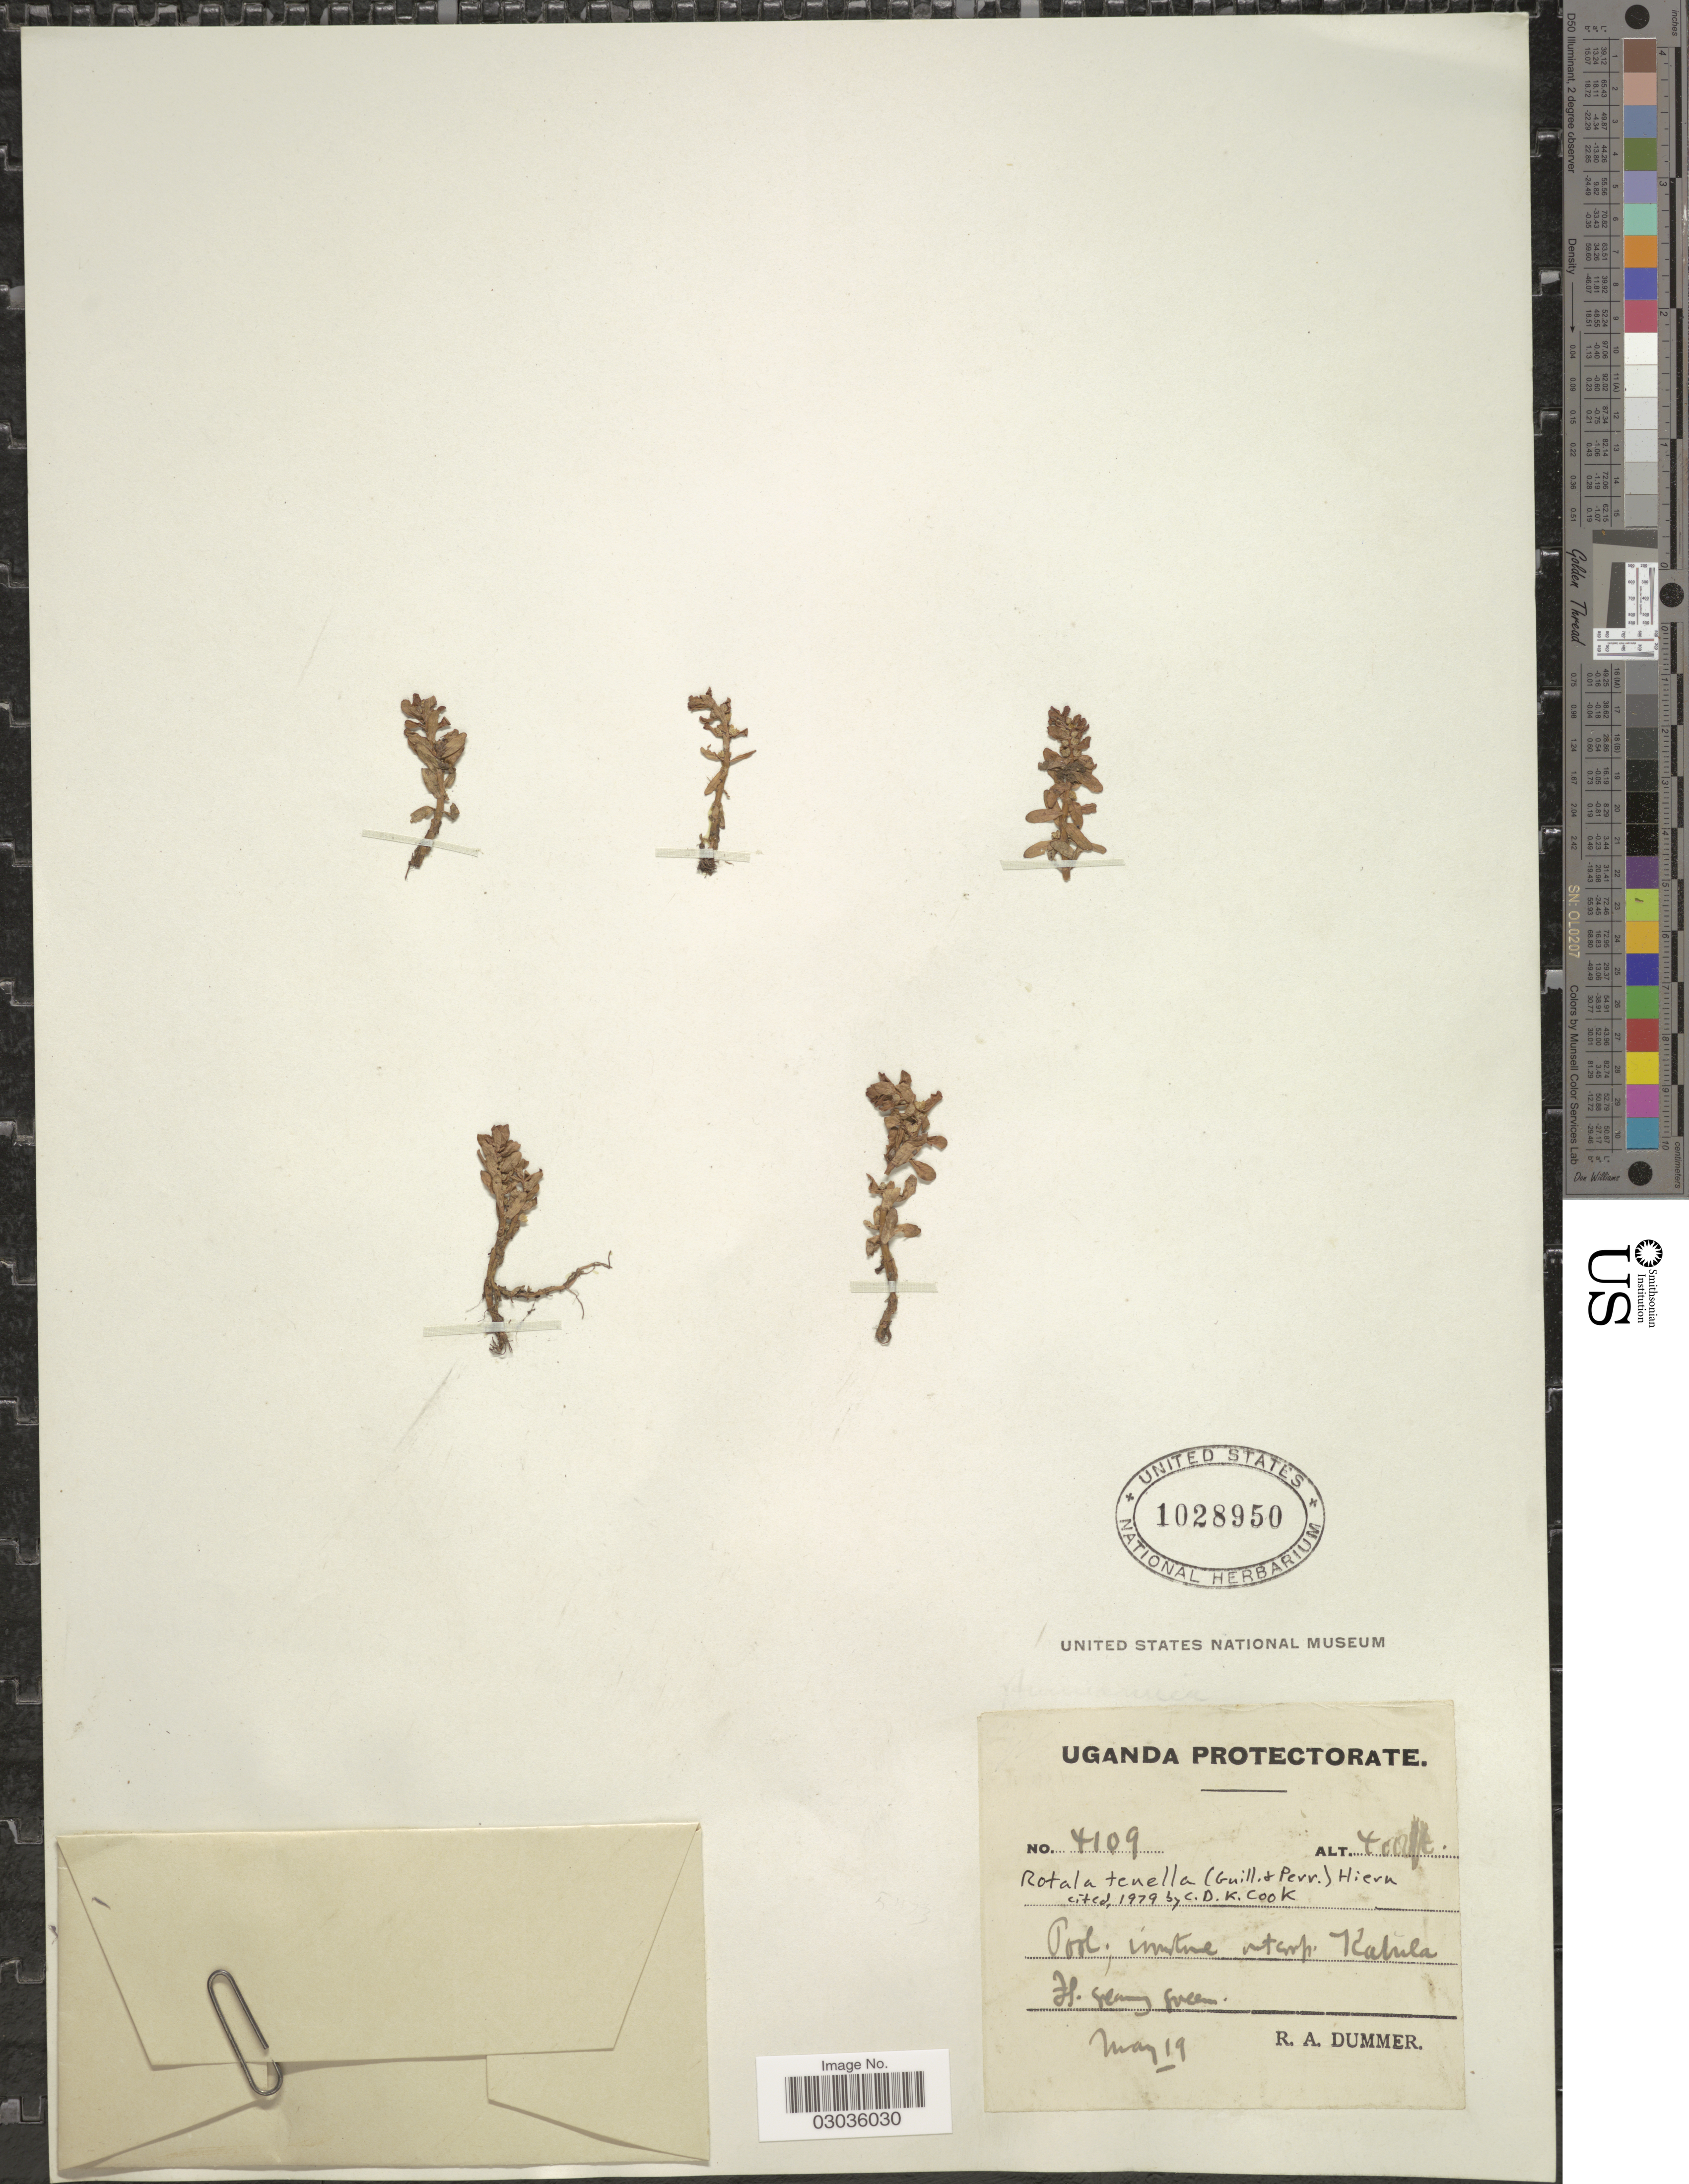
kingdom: Plantae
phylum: Tracheophyta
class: Magnoliopsida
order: Myrtales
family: Lythraceae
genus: Rotala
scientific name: Rotala tenella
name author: (Guill. & Perr.) Hiern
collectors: R. Dümmer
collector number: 4109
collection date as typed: Transcribed d/m/y: /5/19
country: Uganda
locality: Kabula.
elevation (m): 1219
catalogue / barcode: US 1028950